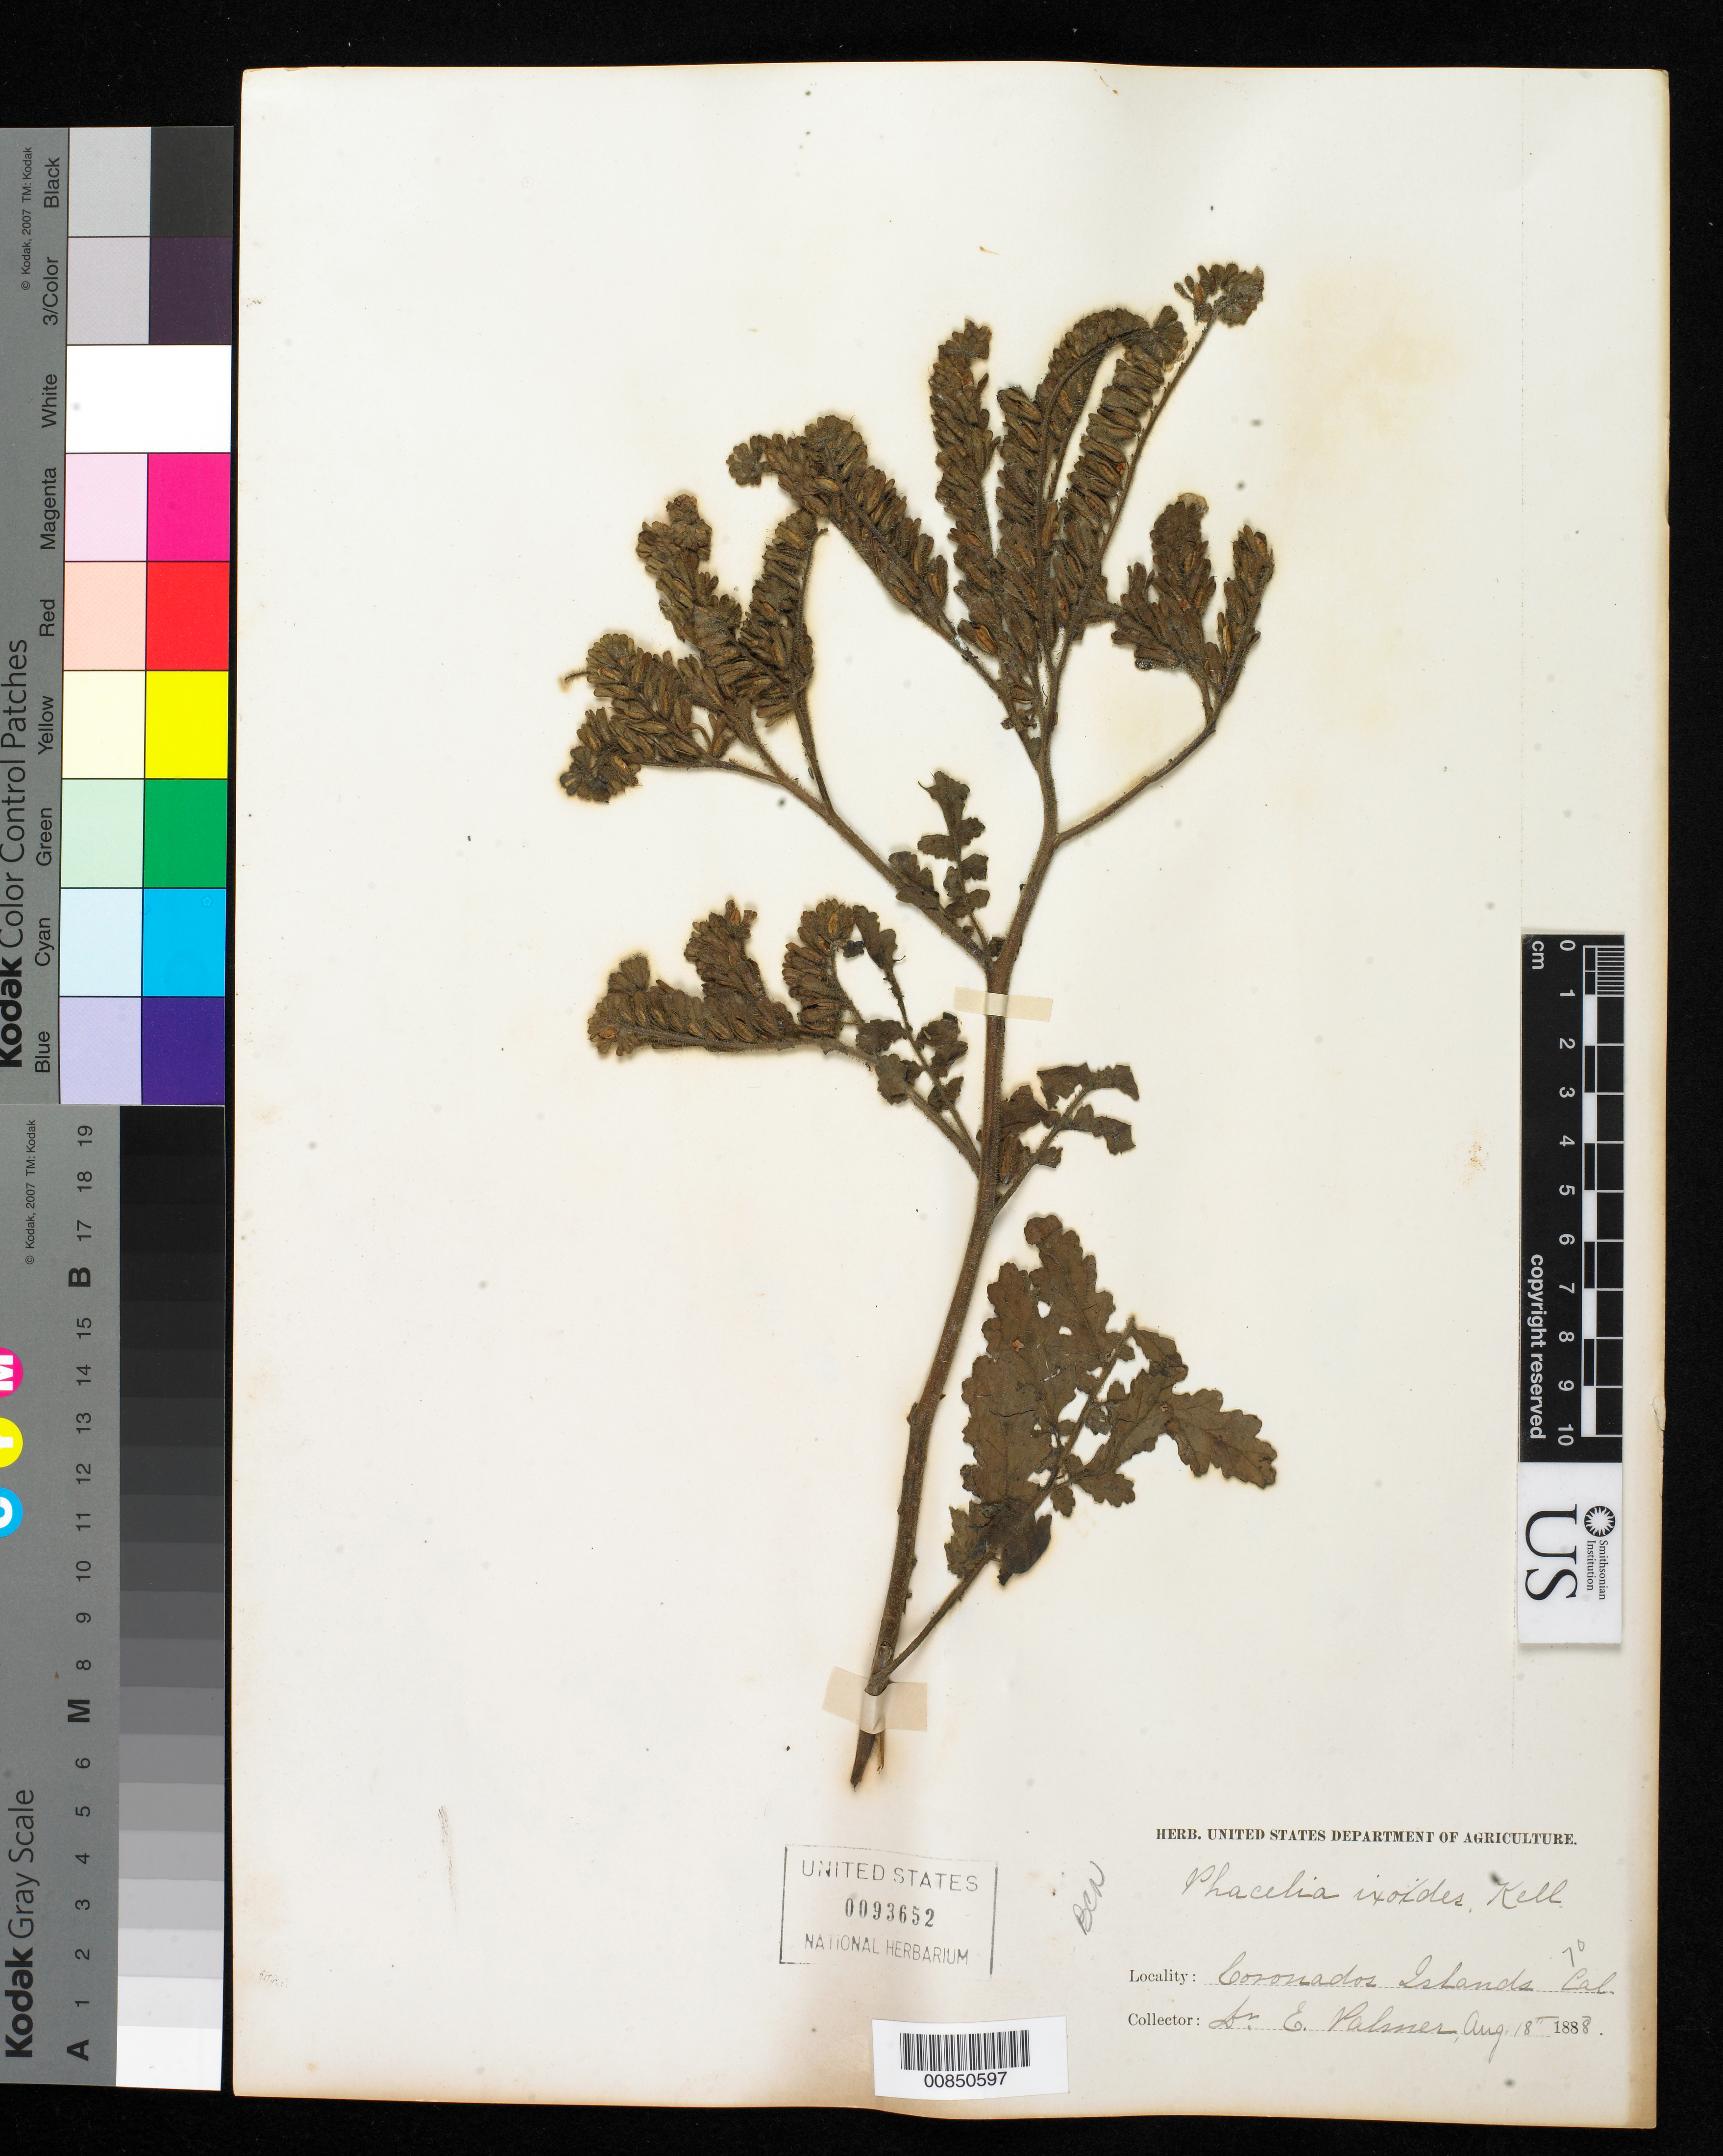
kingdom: Plantae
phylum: Tracheophyta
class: Magnoliopsida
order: Boraginales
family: Hydrophyllaceae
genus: Phacelia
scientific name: Phacelia ixodes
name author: Kellogg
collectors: E. Palmer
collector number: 70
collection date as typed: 18 Aug 1888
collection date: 1888-08-18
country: Mexico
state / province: Baja California Norte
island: Islas Coronado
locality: Coronado Islands, Baja California.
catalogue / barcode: US 93652